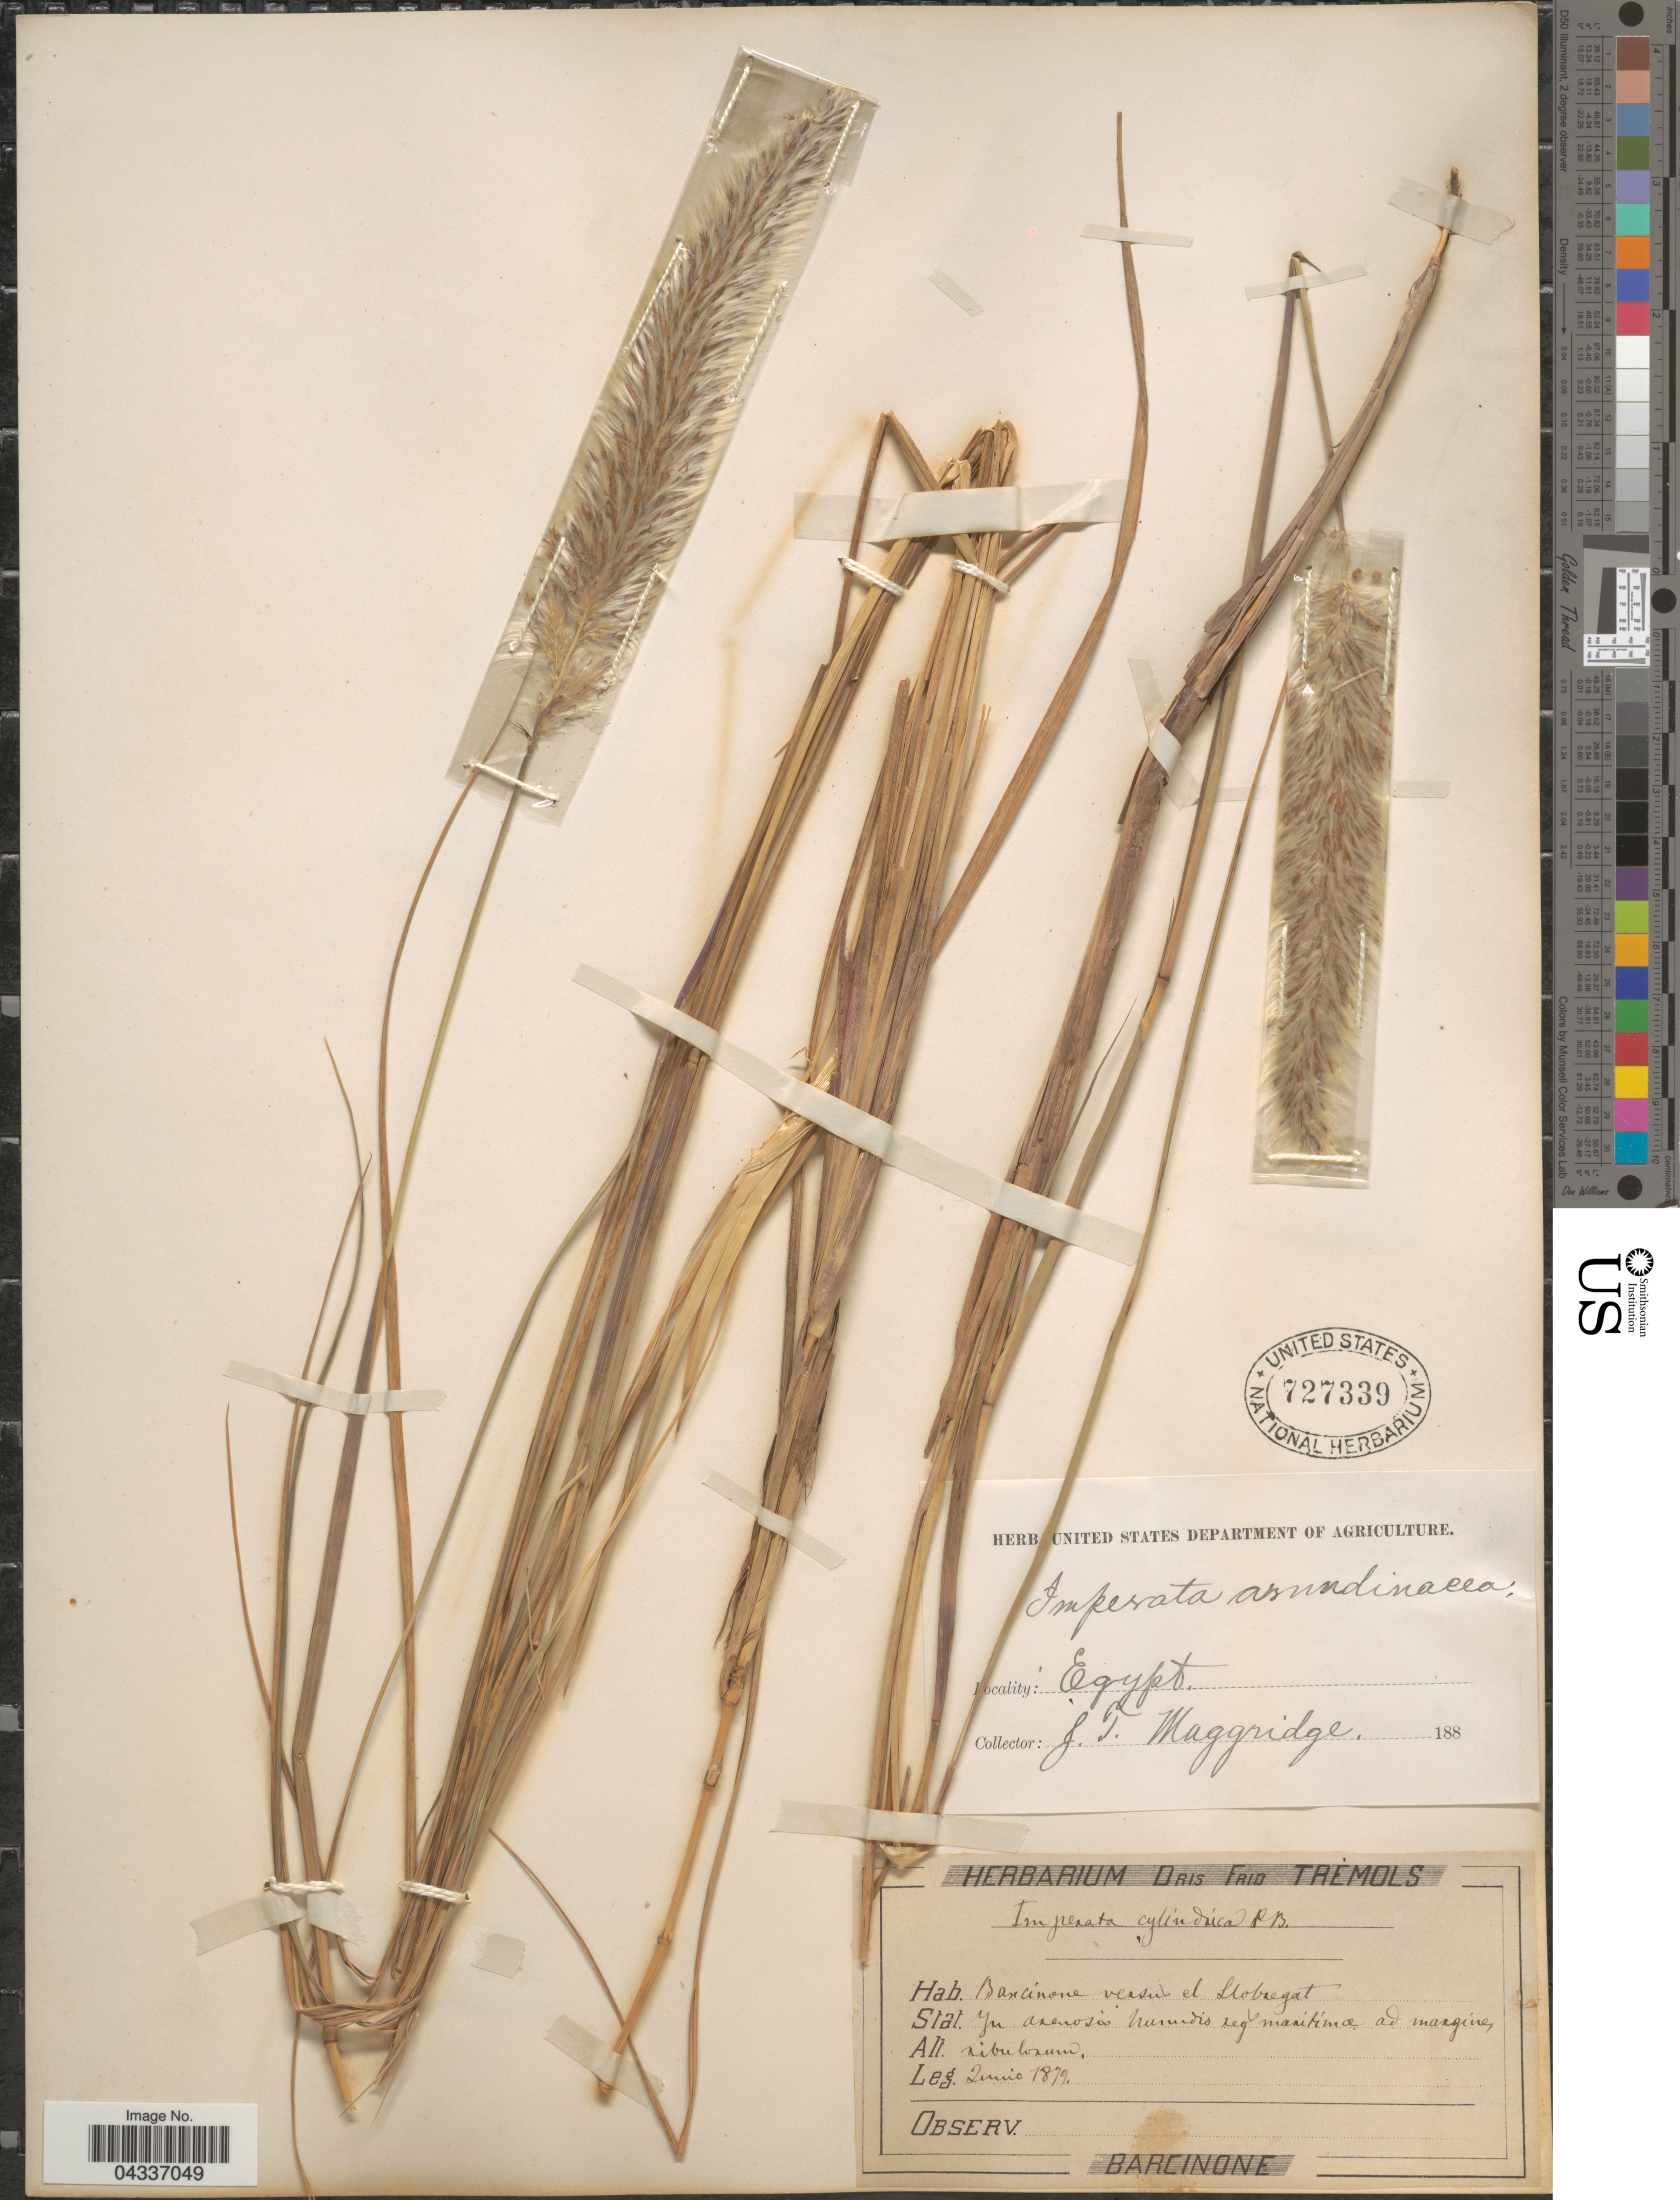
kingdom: Plantae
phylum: Tracheophyta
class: Liliopsida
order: Poales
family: Poaceae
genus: Imperata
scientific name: Imperata cylindrica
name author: (L.) P. Beauv.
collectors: J. T. Moggridge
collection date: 1879-06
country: Egypt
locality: Barcinone versus el Slobregat.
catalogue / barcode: US 727339